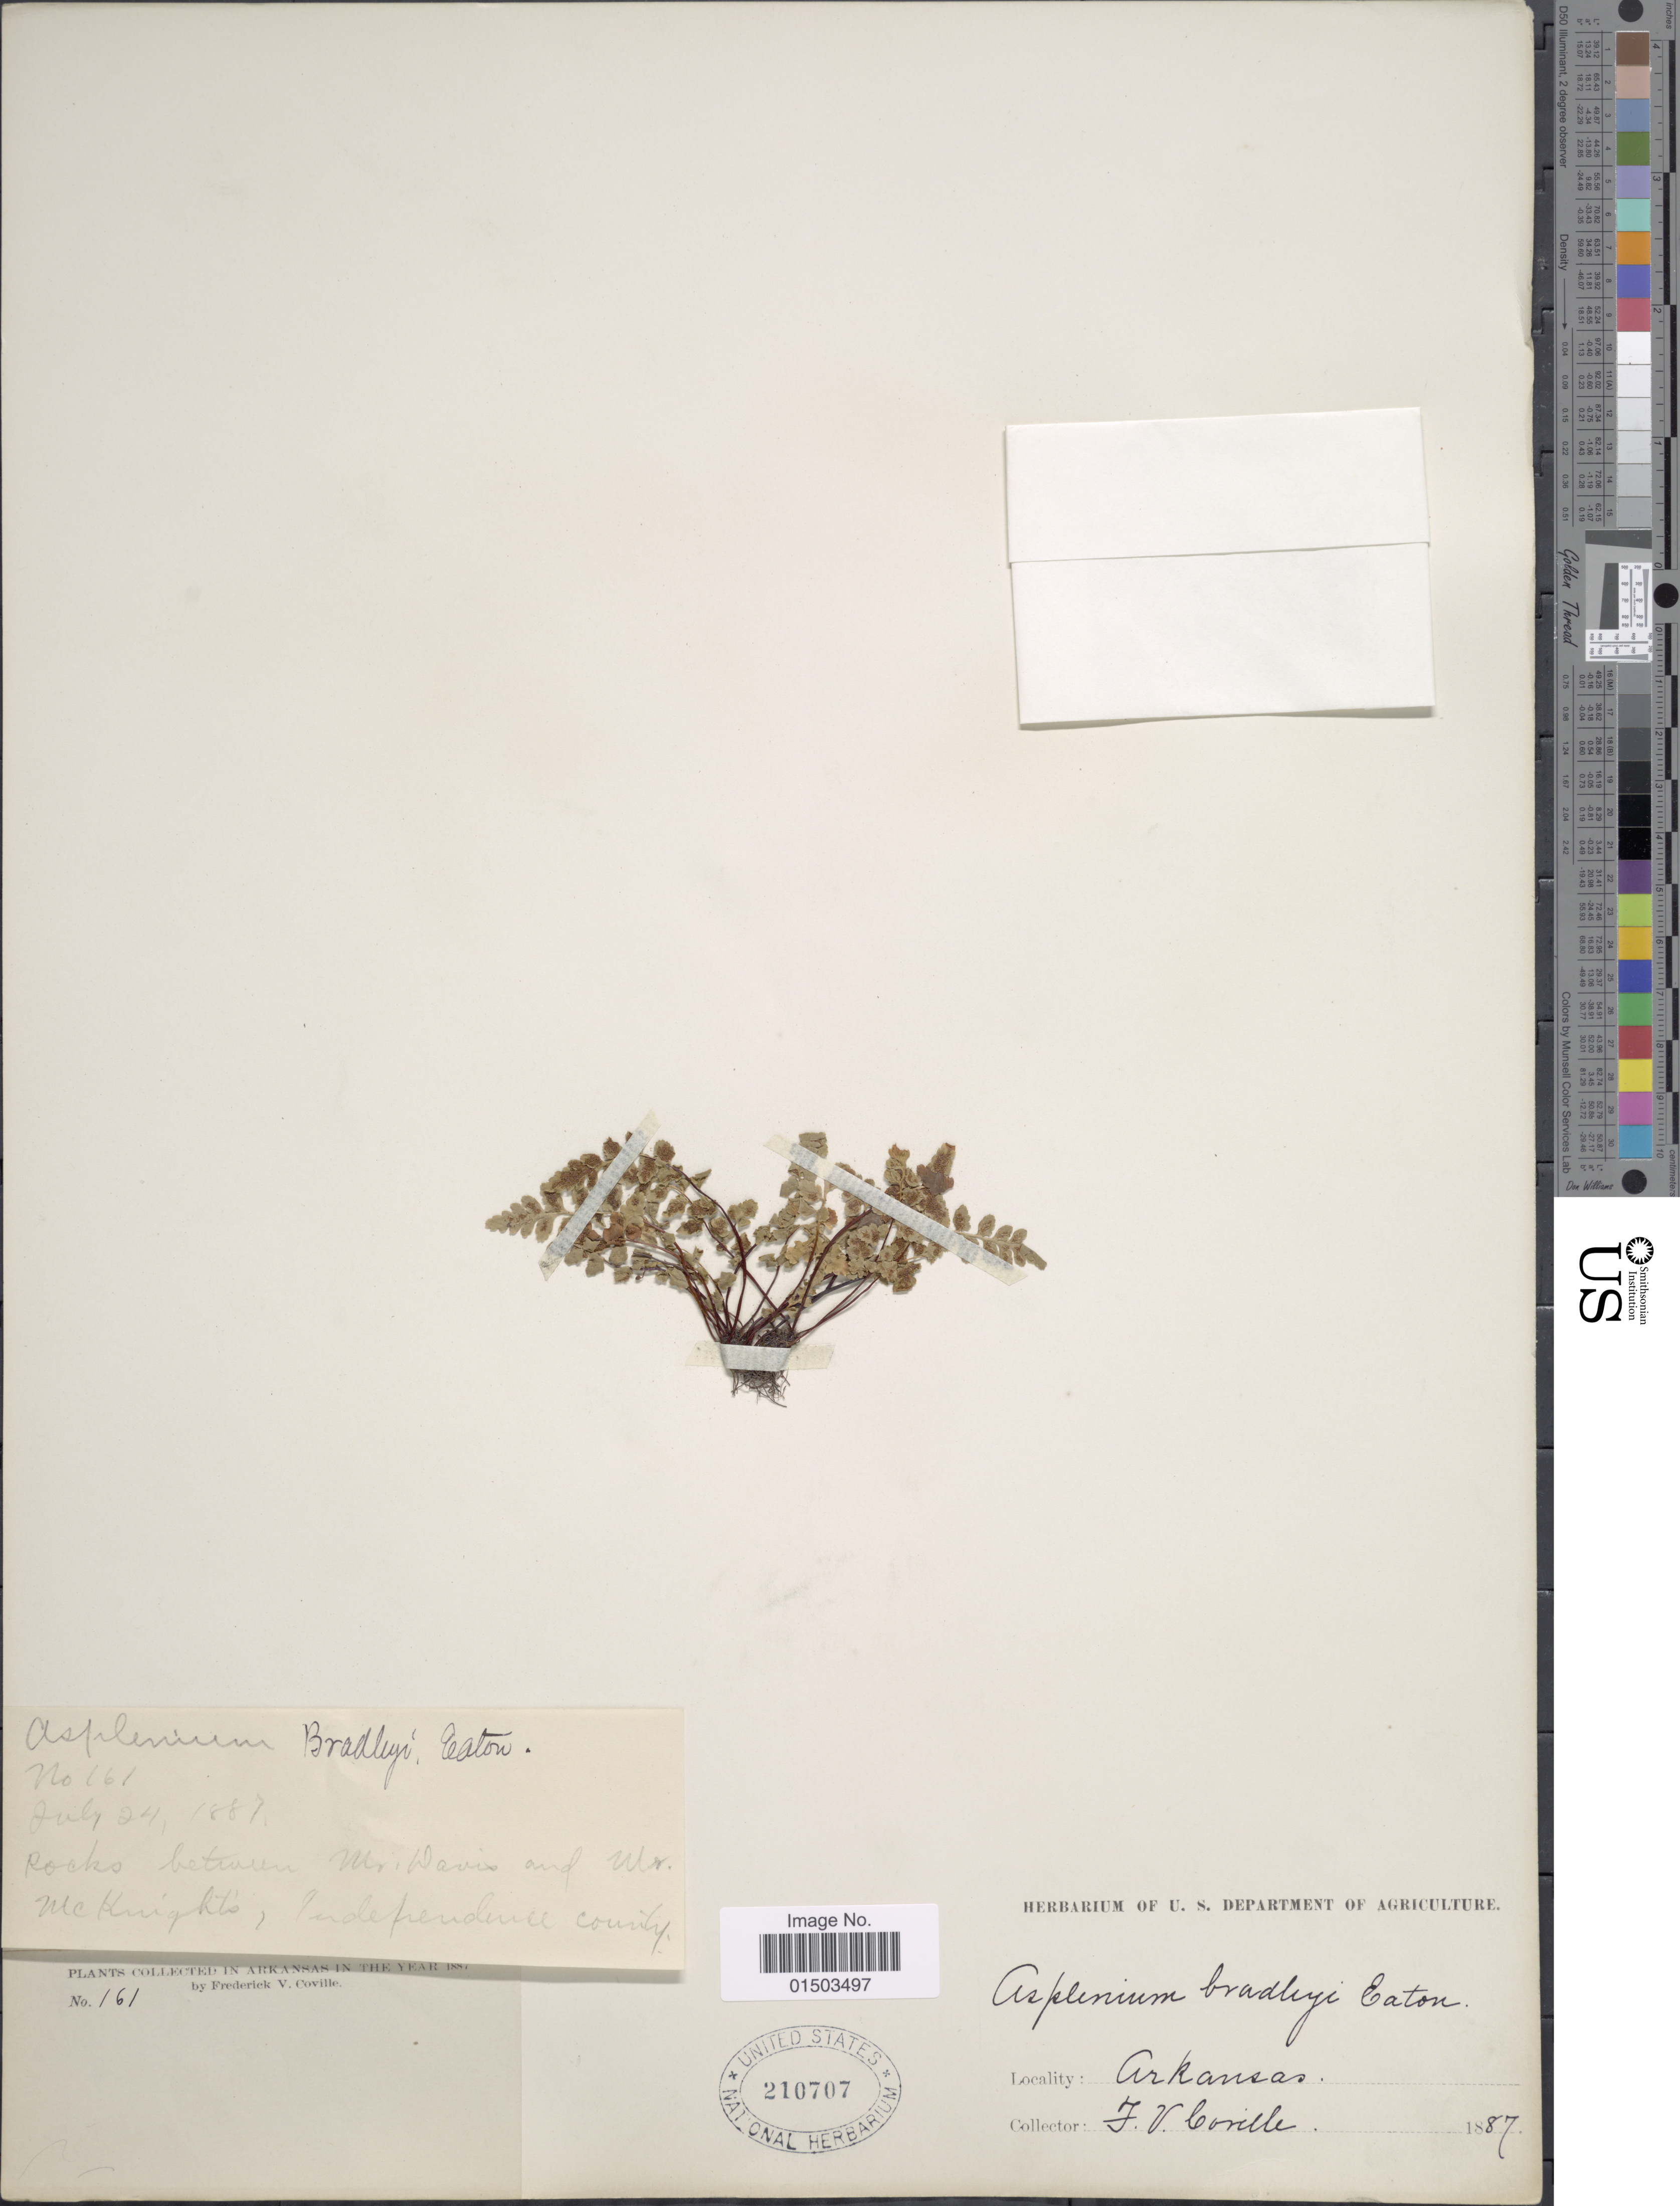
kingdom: Plantae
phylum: Tracheophyta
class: Polypodiopsida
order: Polypodiales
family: Aspleniaceae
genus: Asplenium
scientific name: Asplenium bradleyi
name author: D.C. Eaton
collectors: F. V. Coville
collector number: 161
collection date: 1887-07-24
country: United States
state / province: Arkansas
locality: Arkansas, Rocks between Mr. Davis and Mr. McKnights, Independence County.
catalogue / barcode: US 210707